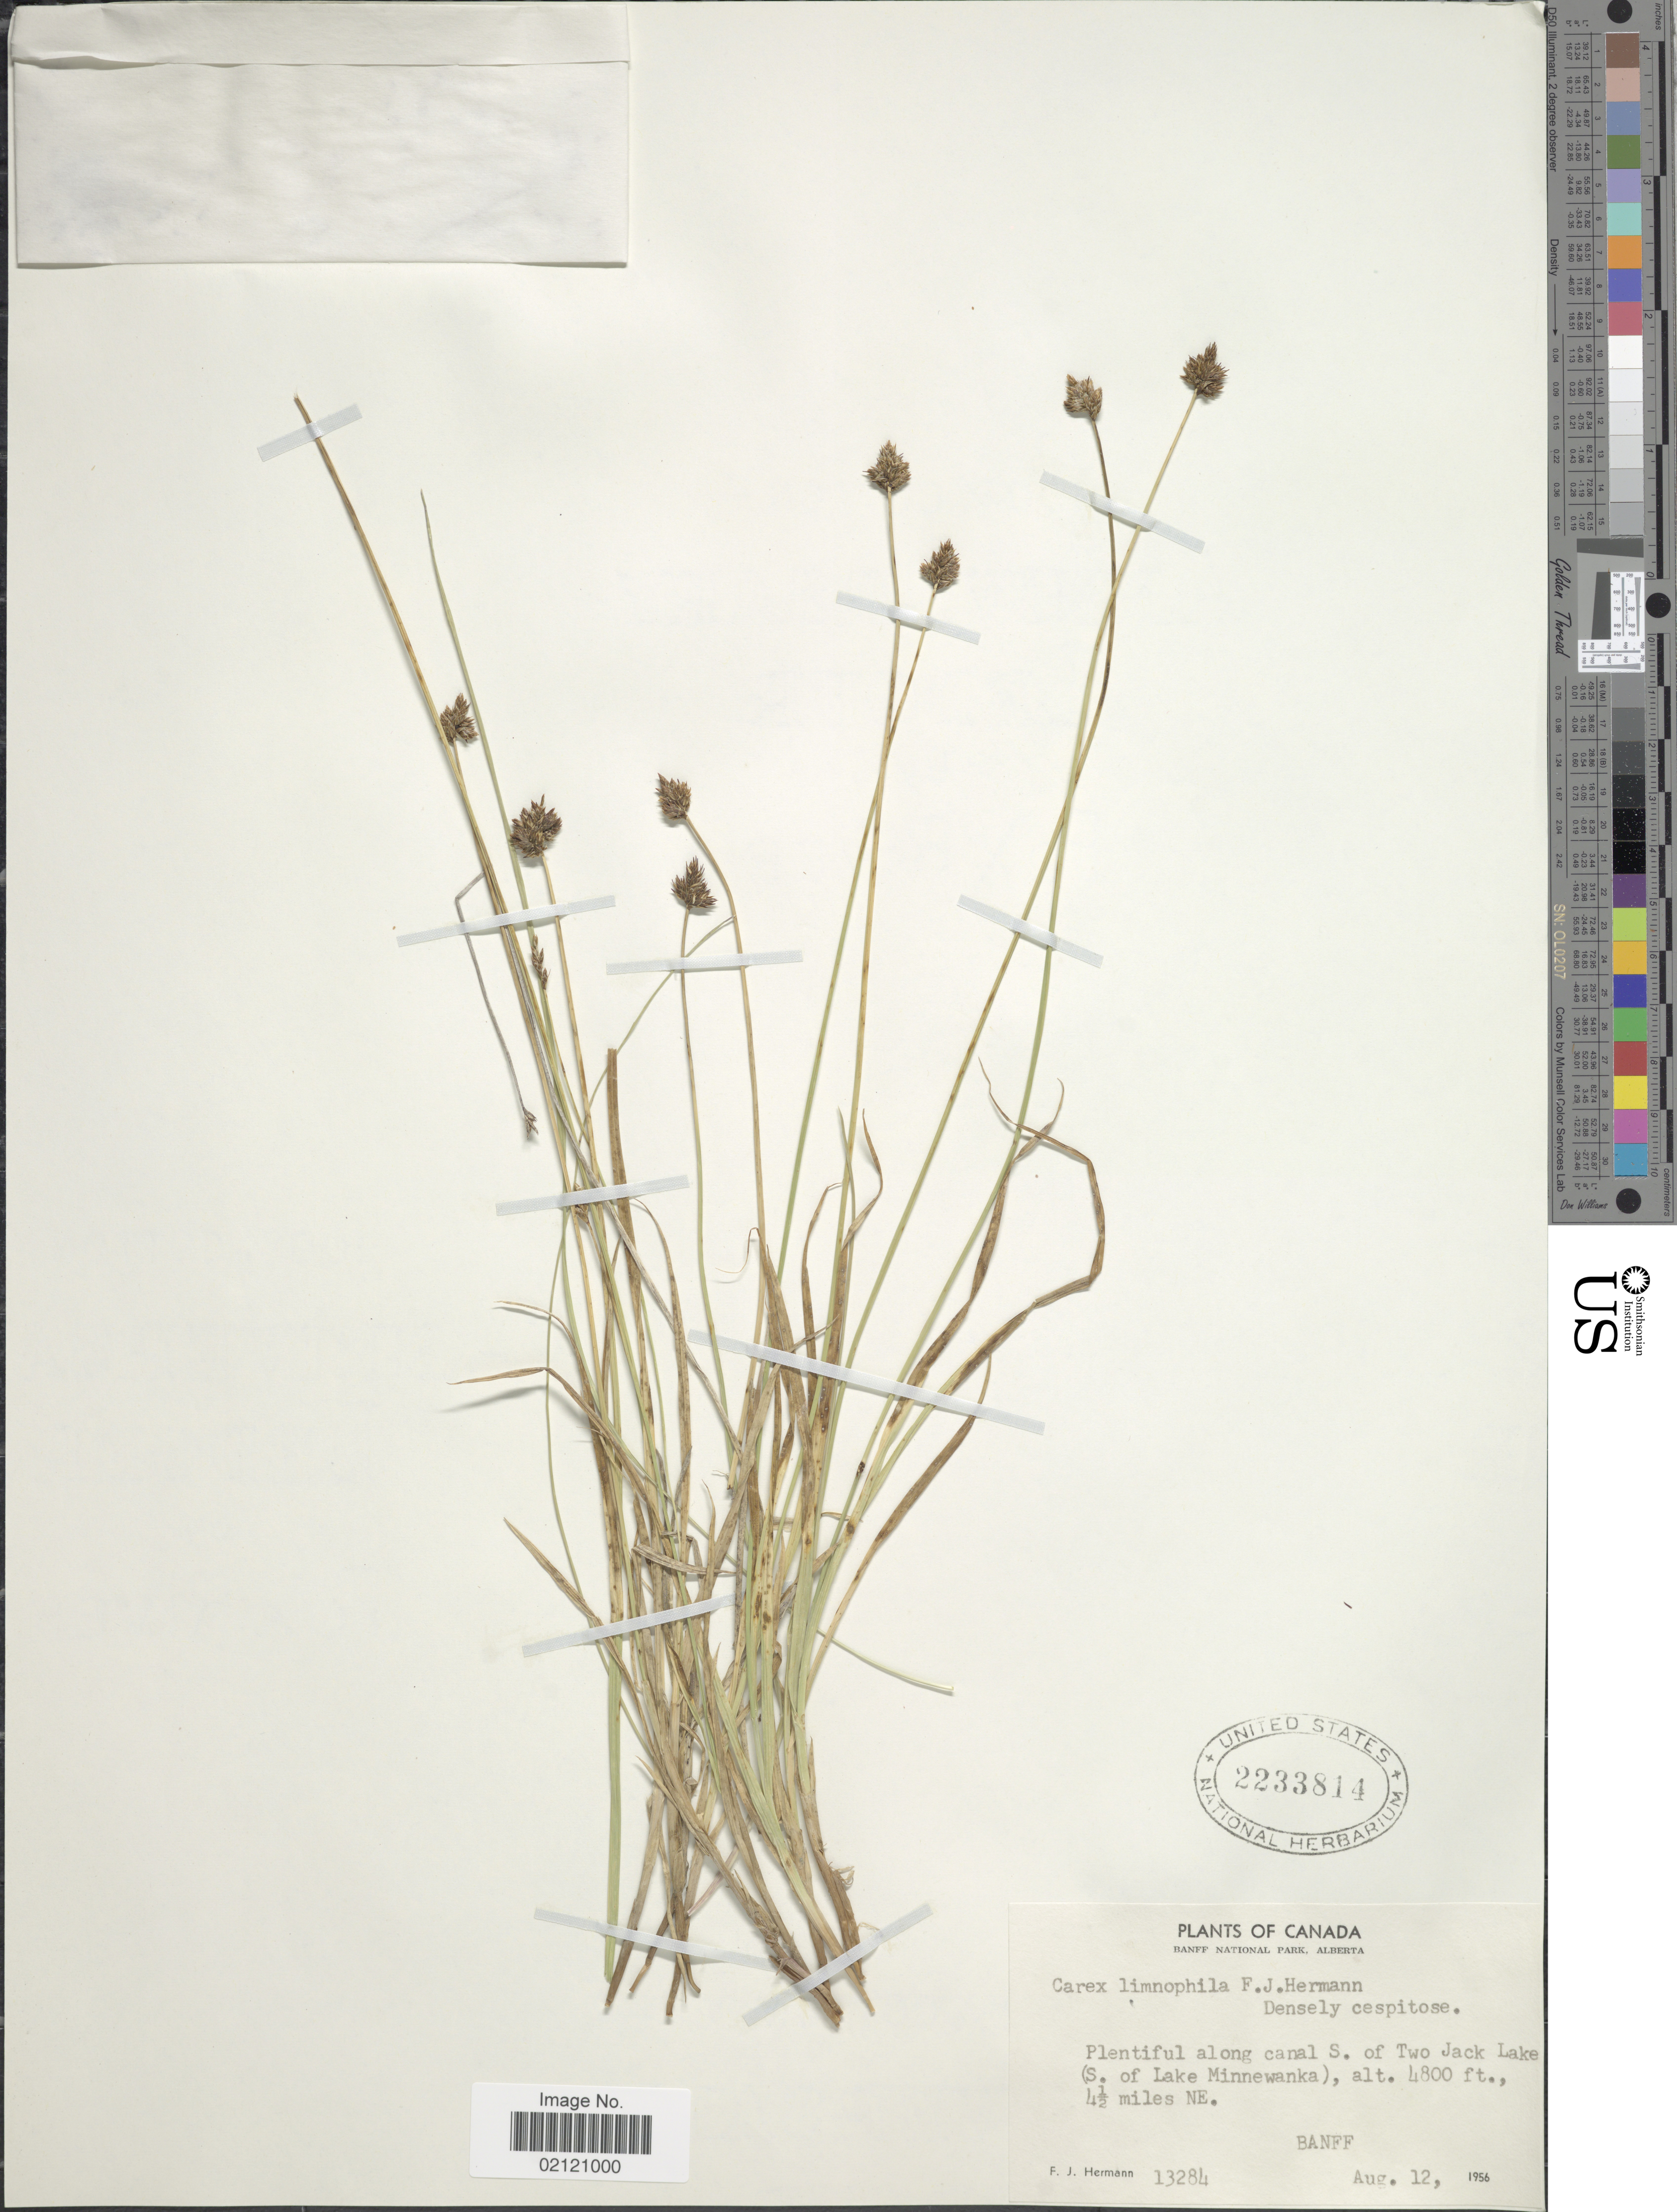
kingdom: Plantae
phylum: Tracheophyta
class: Liliopsida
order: Poales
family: Cyperaceae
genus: Carex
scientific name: Carex microptera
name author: Mack.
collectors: F. J. Hermann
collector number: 13284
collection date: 1956-08-12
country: Canada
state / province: Alberta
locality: Banff National Park, Plentiful along canal S. of Two Jack Lake (S. of Lake Minnewanka), 4½ miles NE, Banff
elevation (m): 1463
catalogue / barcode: US 2233814